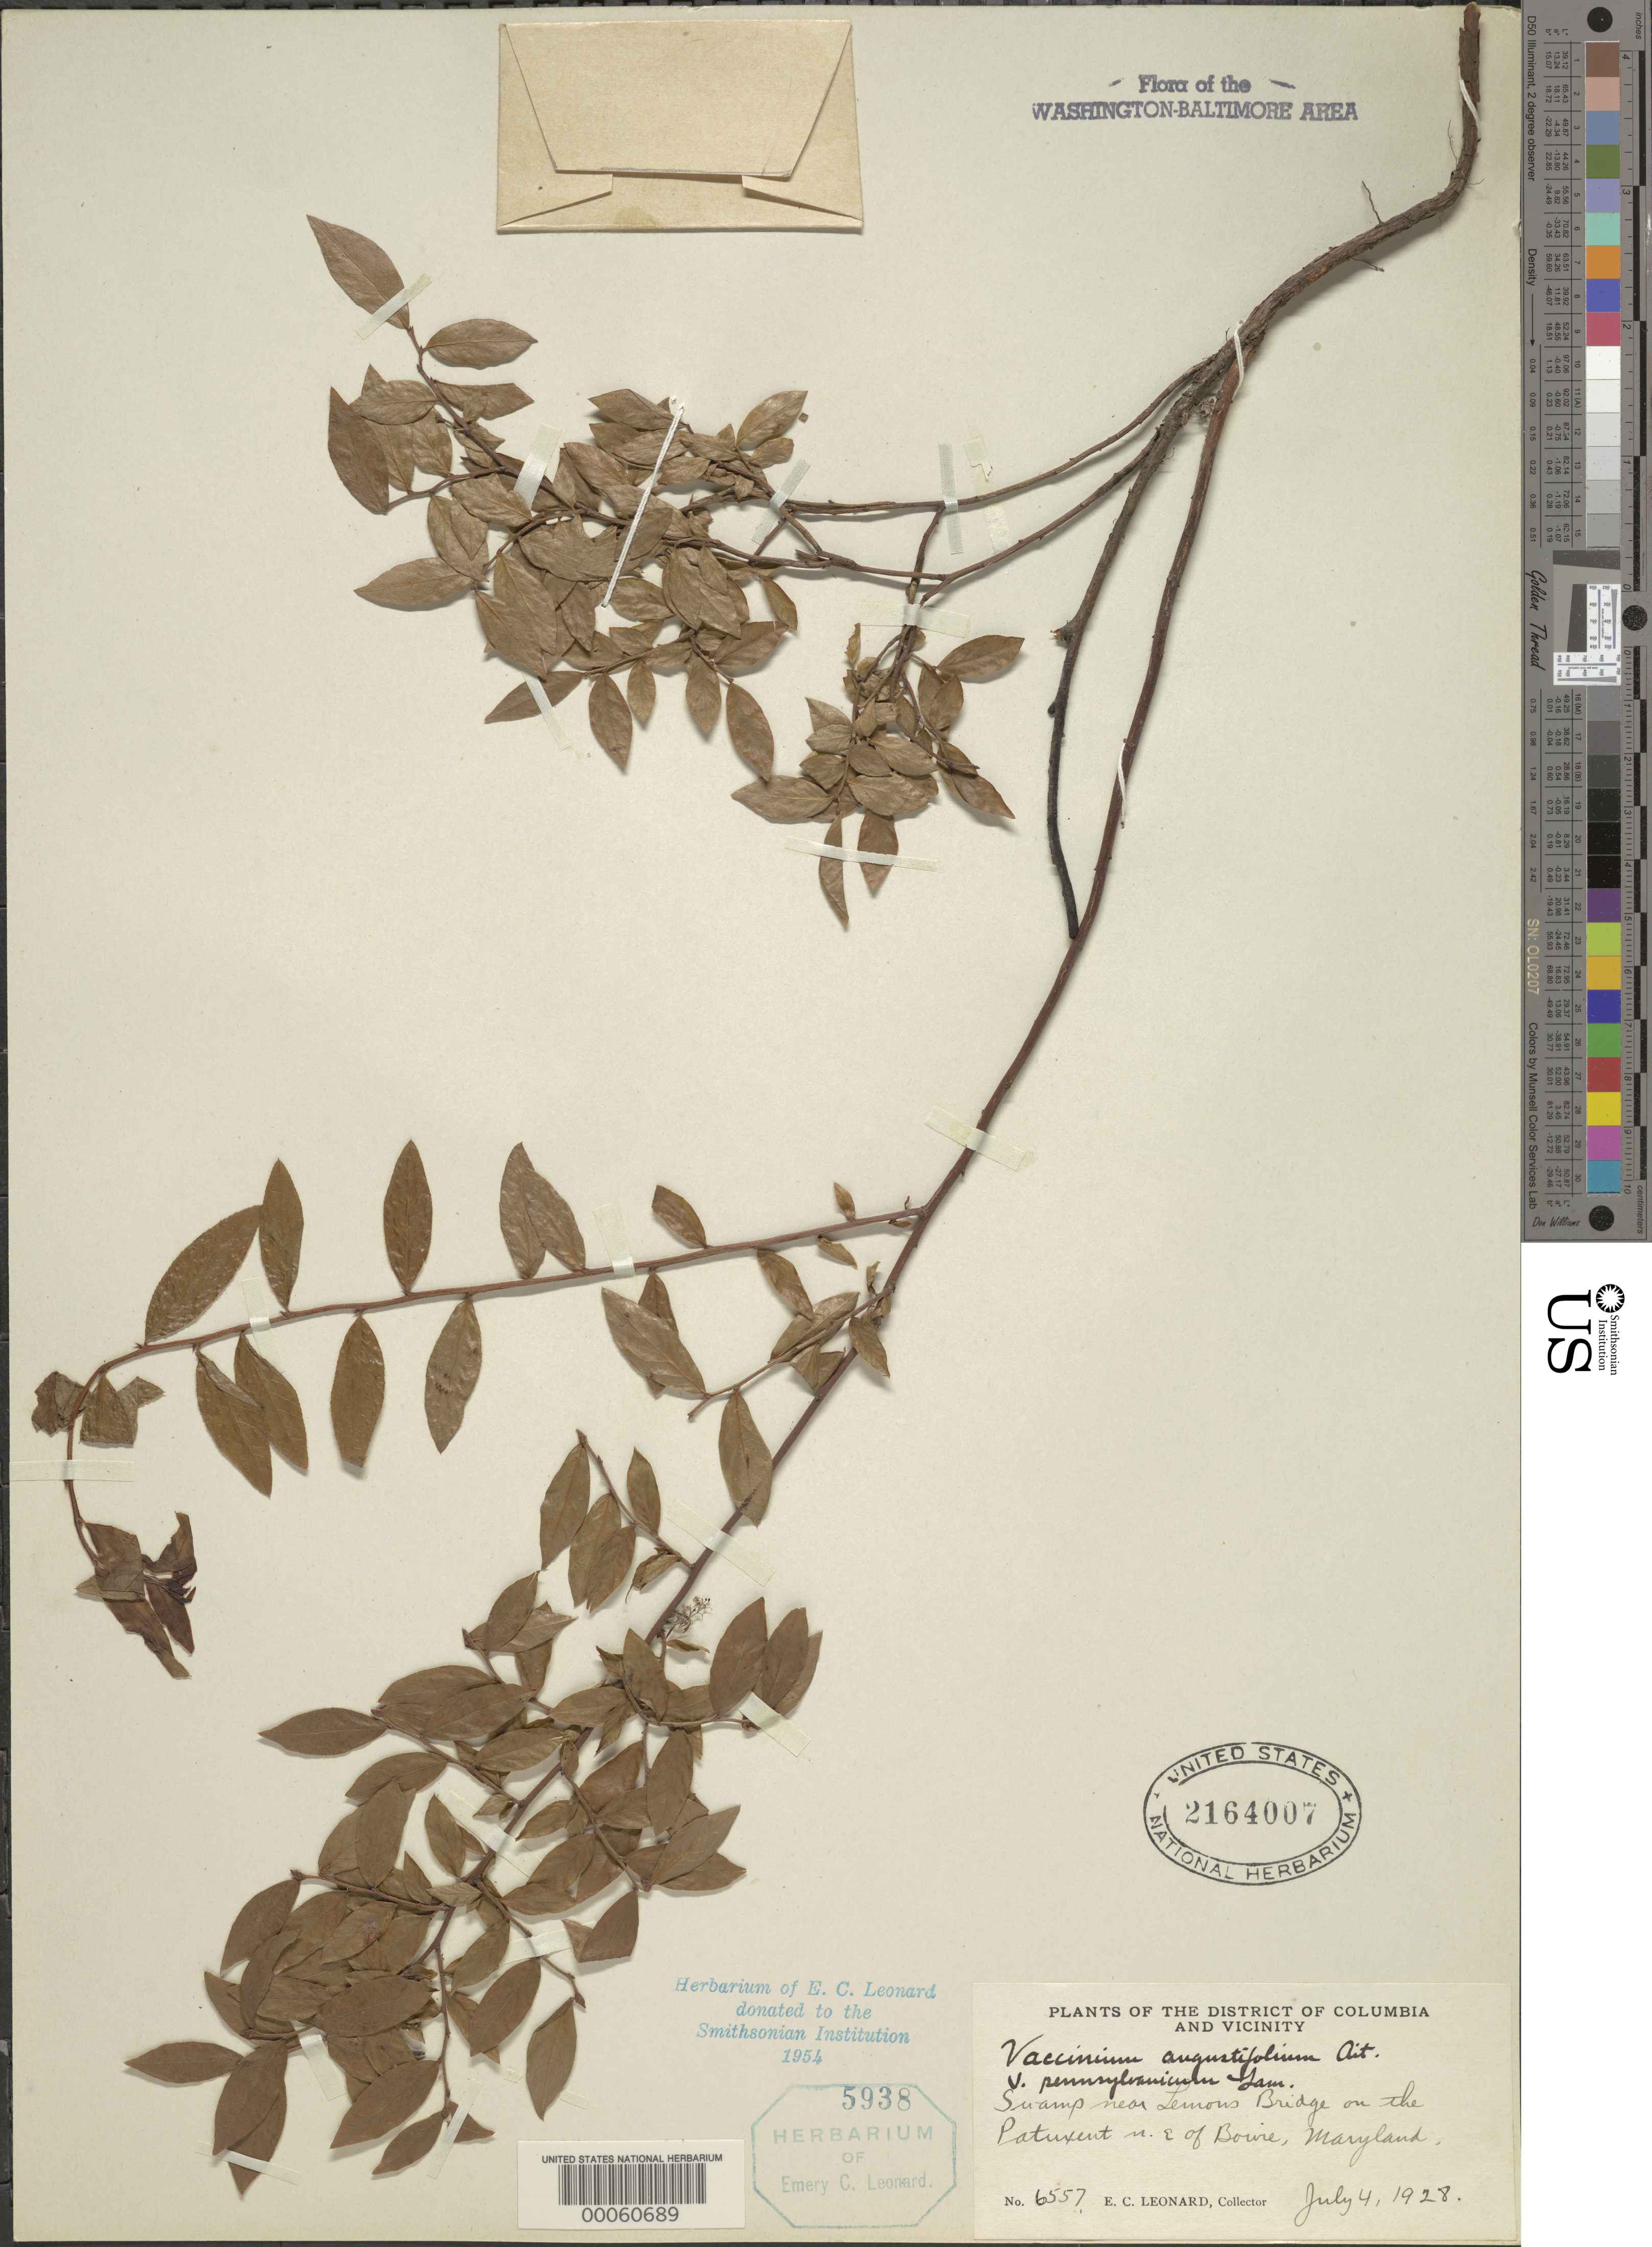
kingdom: Plantae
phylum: Tracheophyta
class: Magnoliopsida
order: Ericales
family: Ericaceae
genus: Vaccinium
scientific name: Vaccinium angustifolium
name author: Aiton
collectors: E. C. Leonard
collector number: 6557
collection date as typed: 04 Jul 1928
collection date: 1928-07-04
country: United States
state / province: Maryland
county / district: Prince George's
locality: Lemmon's Bridge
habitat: Swamp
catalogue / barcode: US 2164007